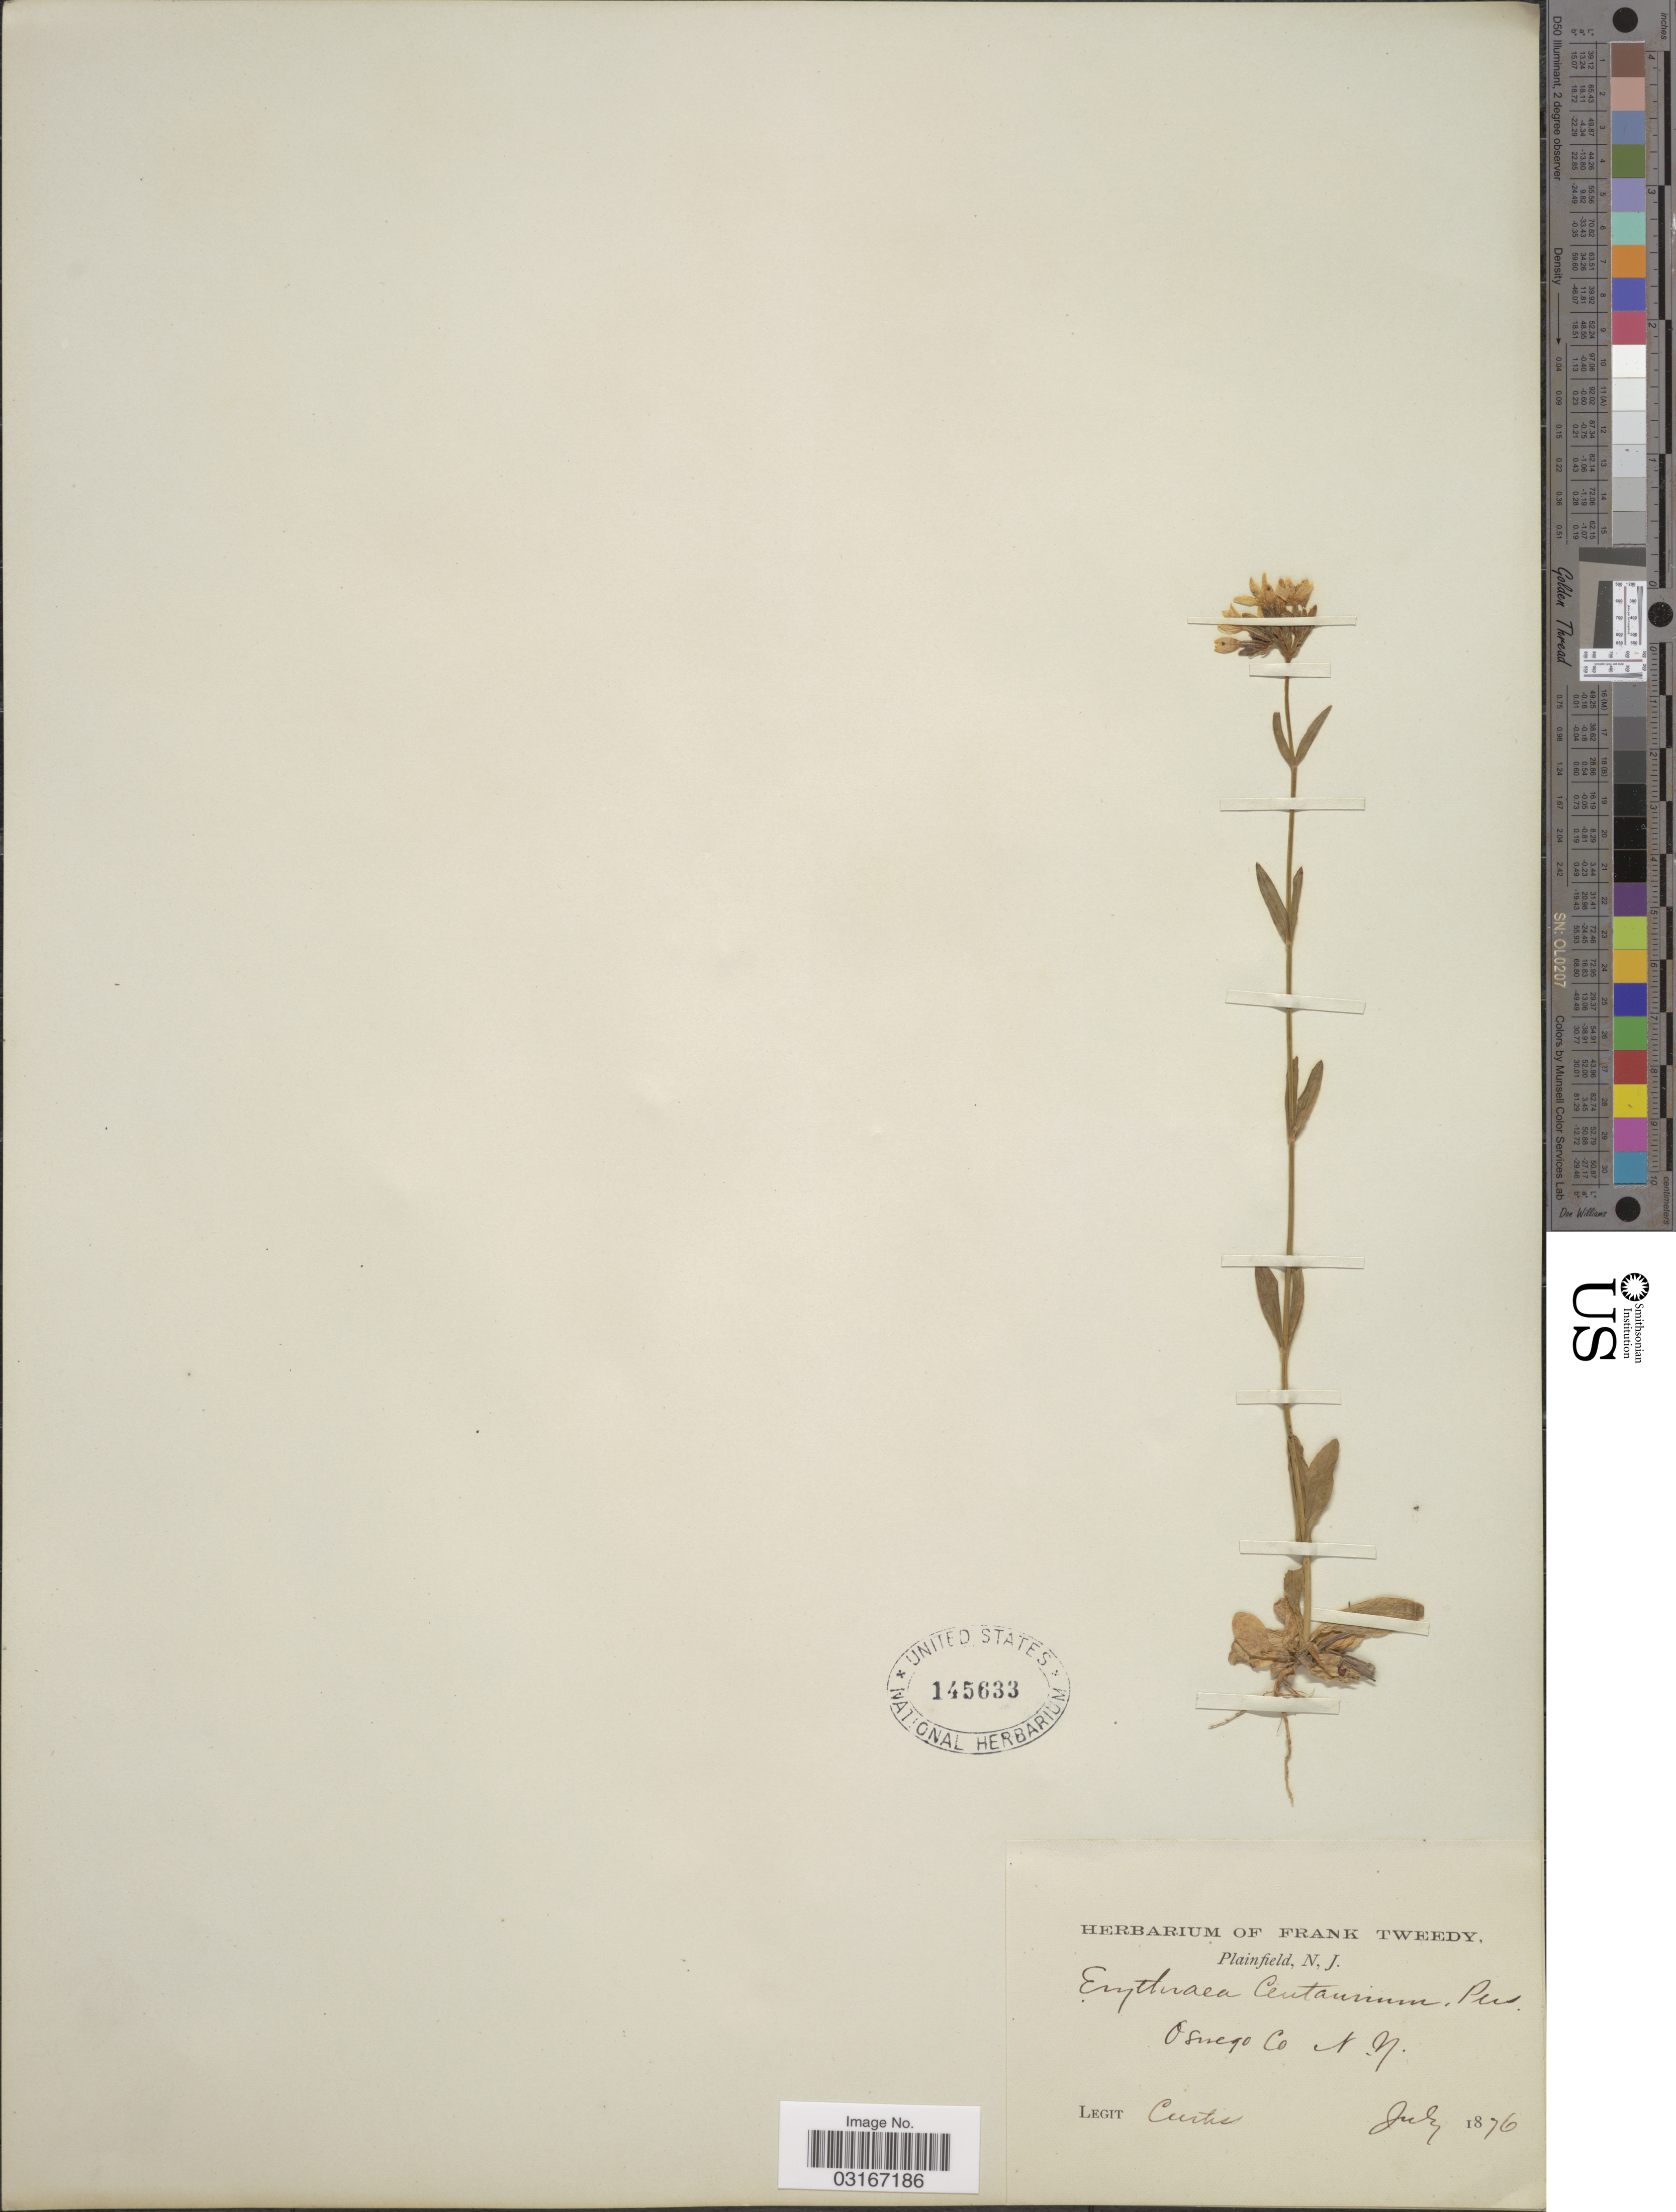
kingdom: Plantae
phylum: Tracheophyta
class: Magnoliopsida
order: Gentianales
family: Gentianaceae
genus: Centaurium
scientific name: Centaurium spicatum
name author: (L.) Fritsch ex Janch.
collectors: -. Curtiss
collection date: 1876-07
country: United States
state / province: New York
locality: Oswego Co.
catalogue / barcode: US 145633